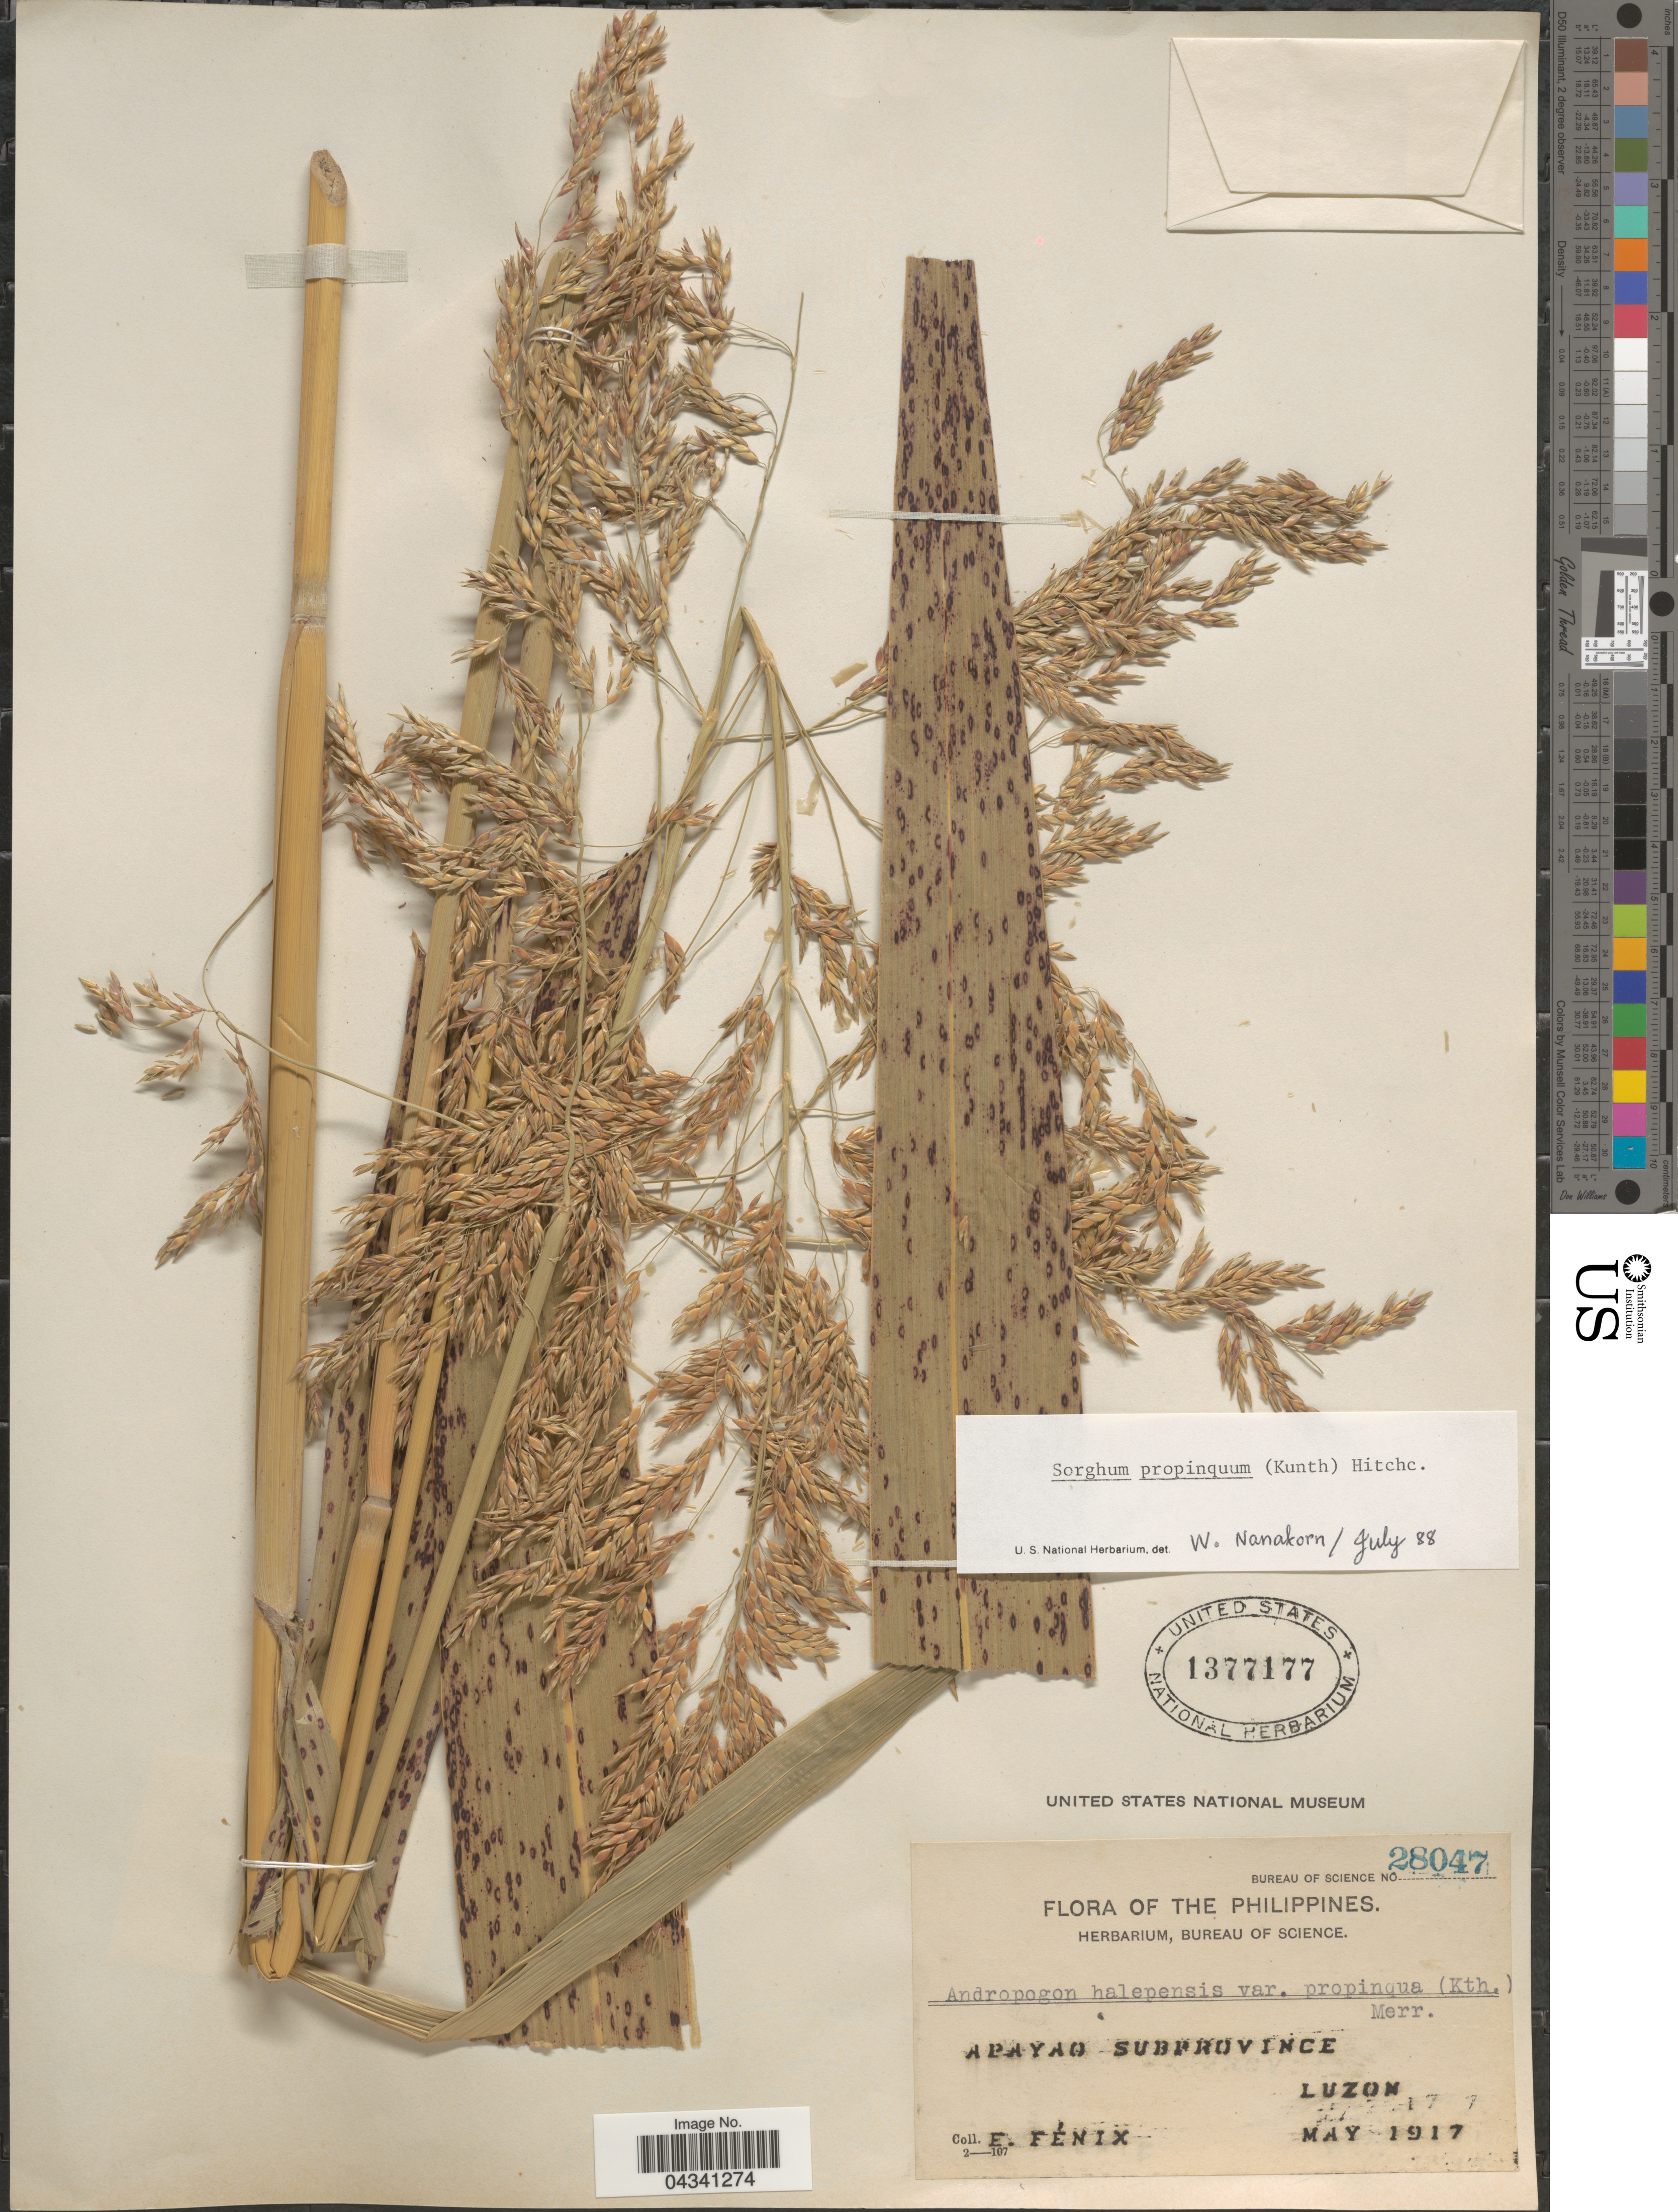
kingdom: Plantae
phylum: Tracheophyta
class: Liliopsida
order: Poales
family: Poaceae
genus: Sorghum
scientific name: Sorghum propinquum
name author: (Kunth) Hitchc.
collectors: E. Fénix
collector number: Bureau of Science 28047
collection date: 1917-05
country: Philippines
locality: Apayao Subprovince. Luzon.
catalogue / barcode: US 1377177